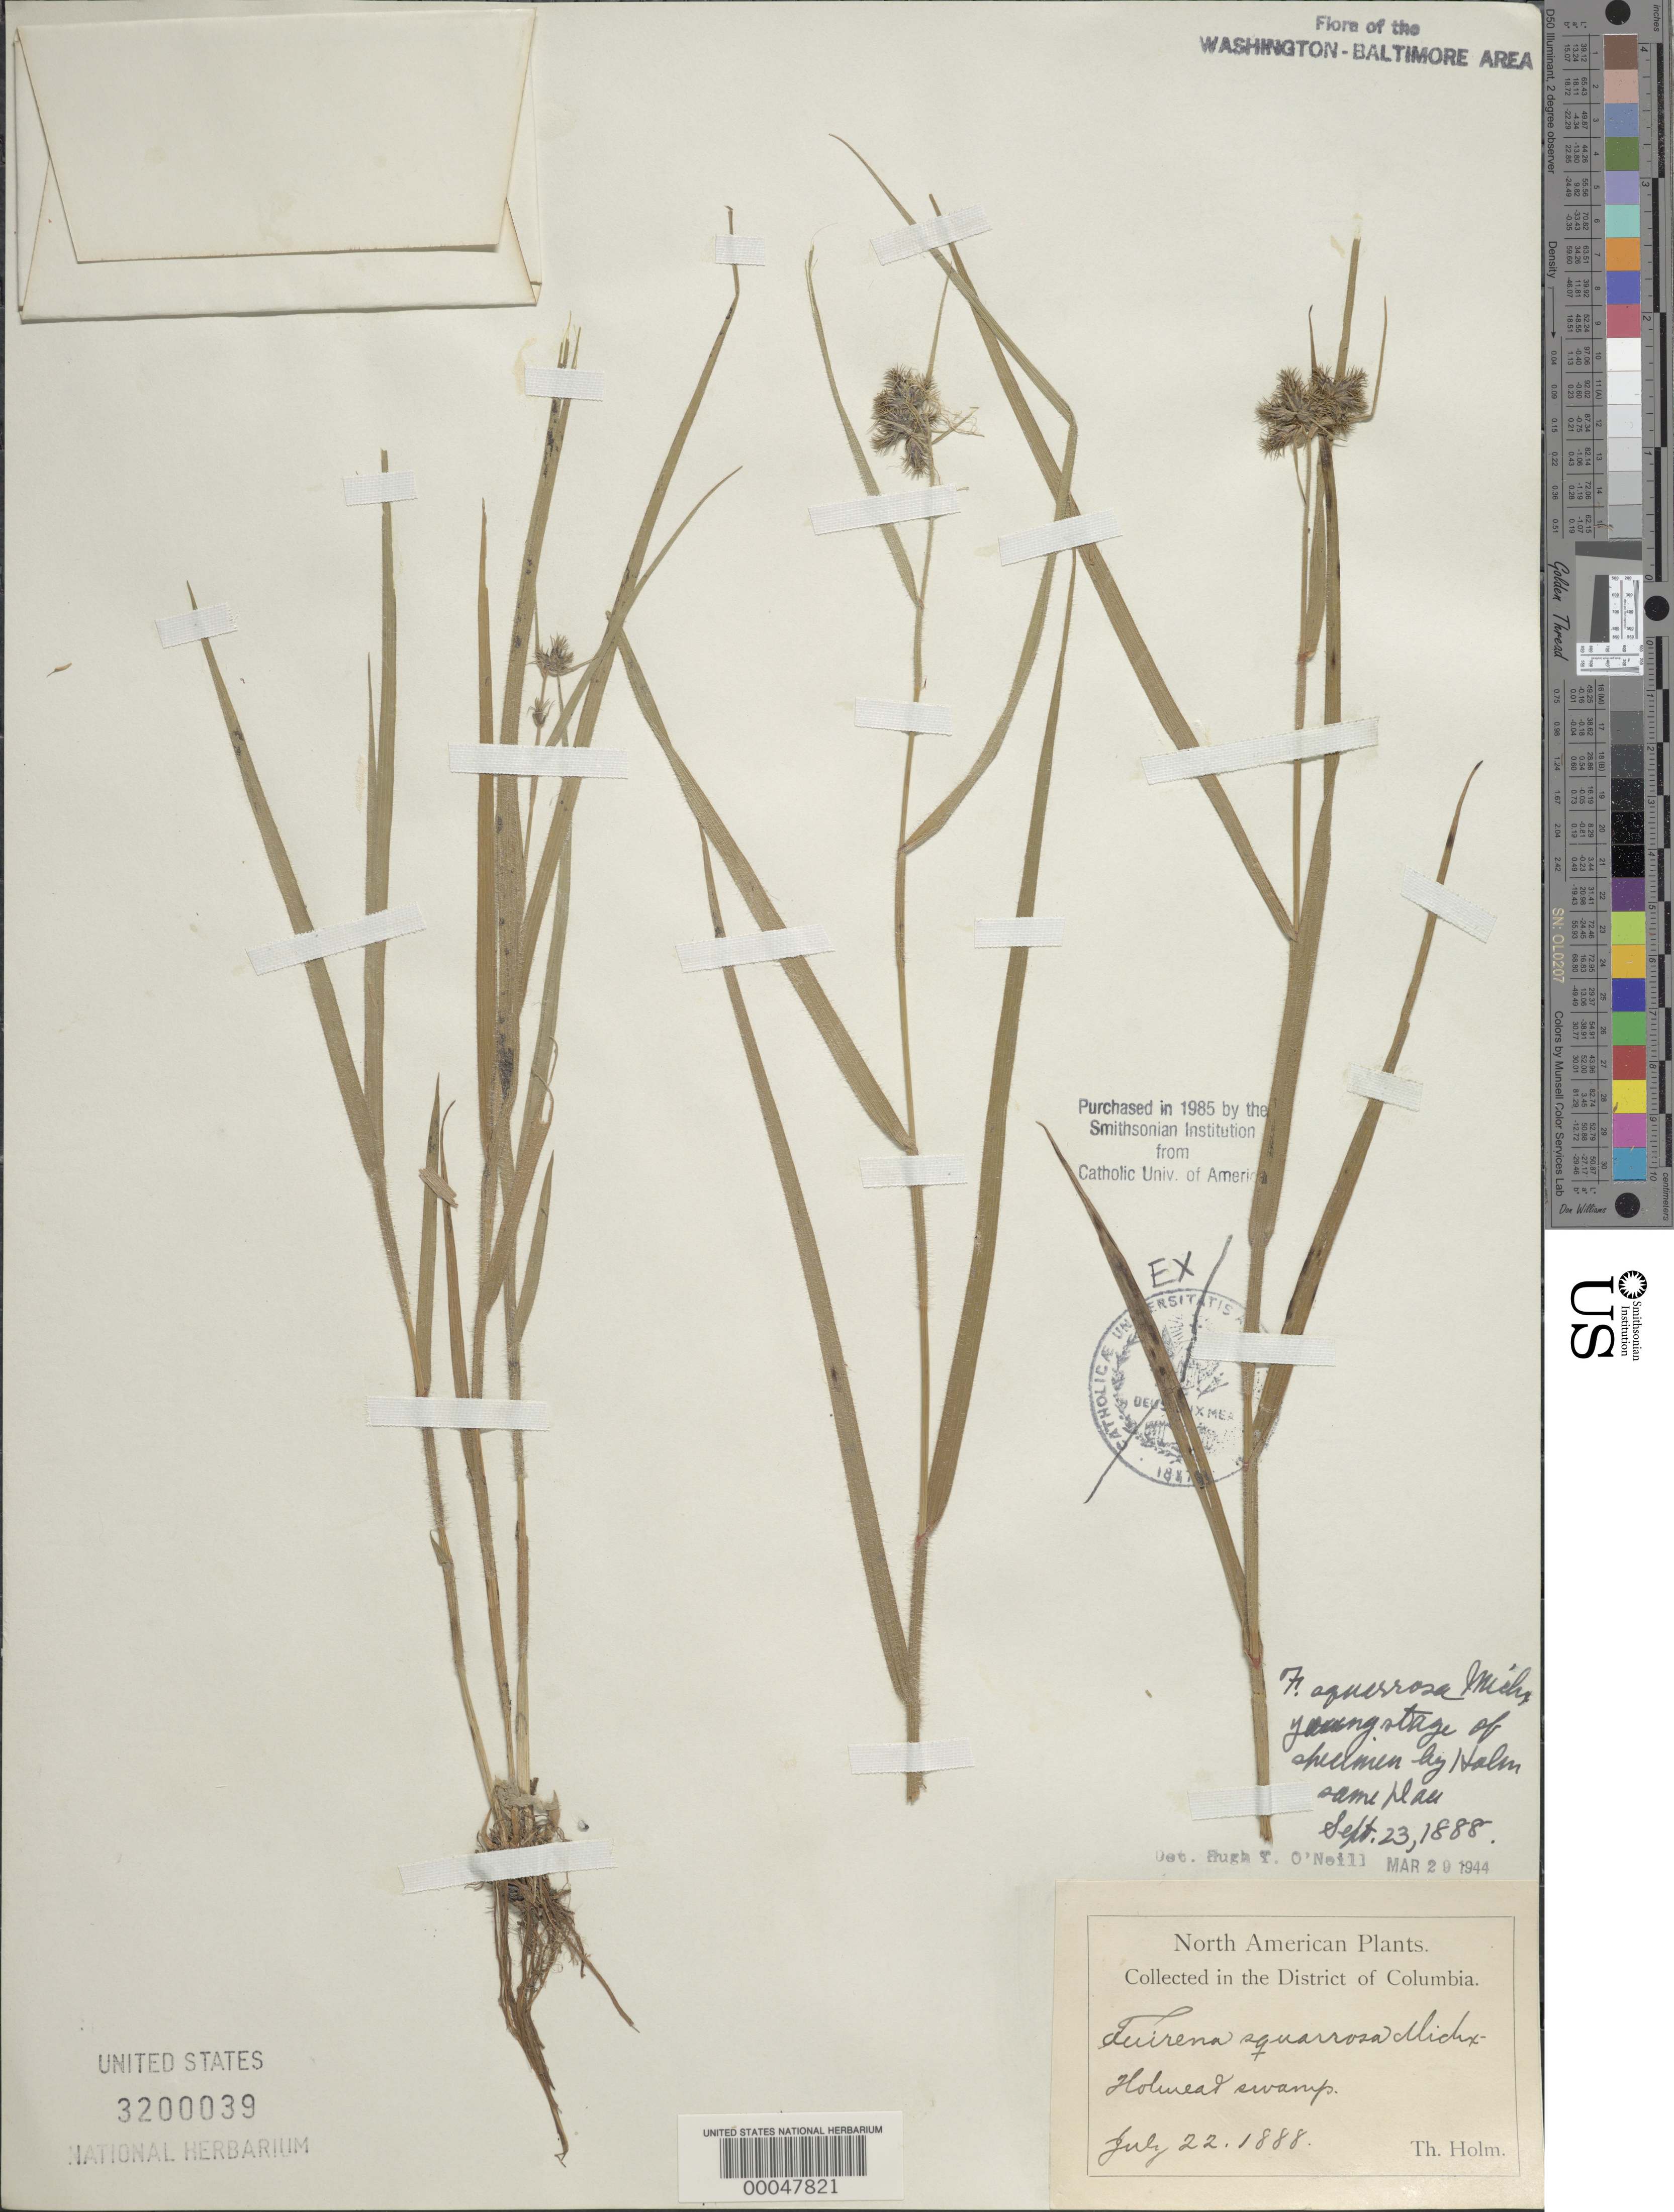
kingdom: Plantae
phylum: Tracheophyta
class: Liliopsida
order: Poales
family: Cyperaceae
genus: Fuirena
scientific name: Fuirena squarrosa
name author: Michx.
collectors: T. Holm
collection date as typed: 22 Jul 1888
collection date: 1888-07-22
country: United States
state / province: District of Columbia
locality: Holmead Swamp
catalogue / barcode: US 3200039